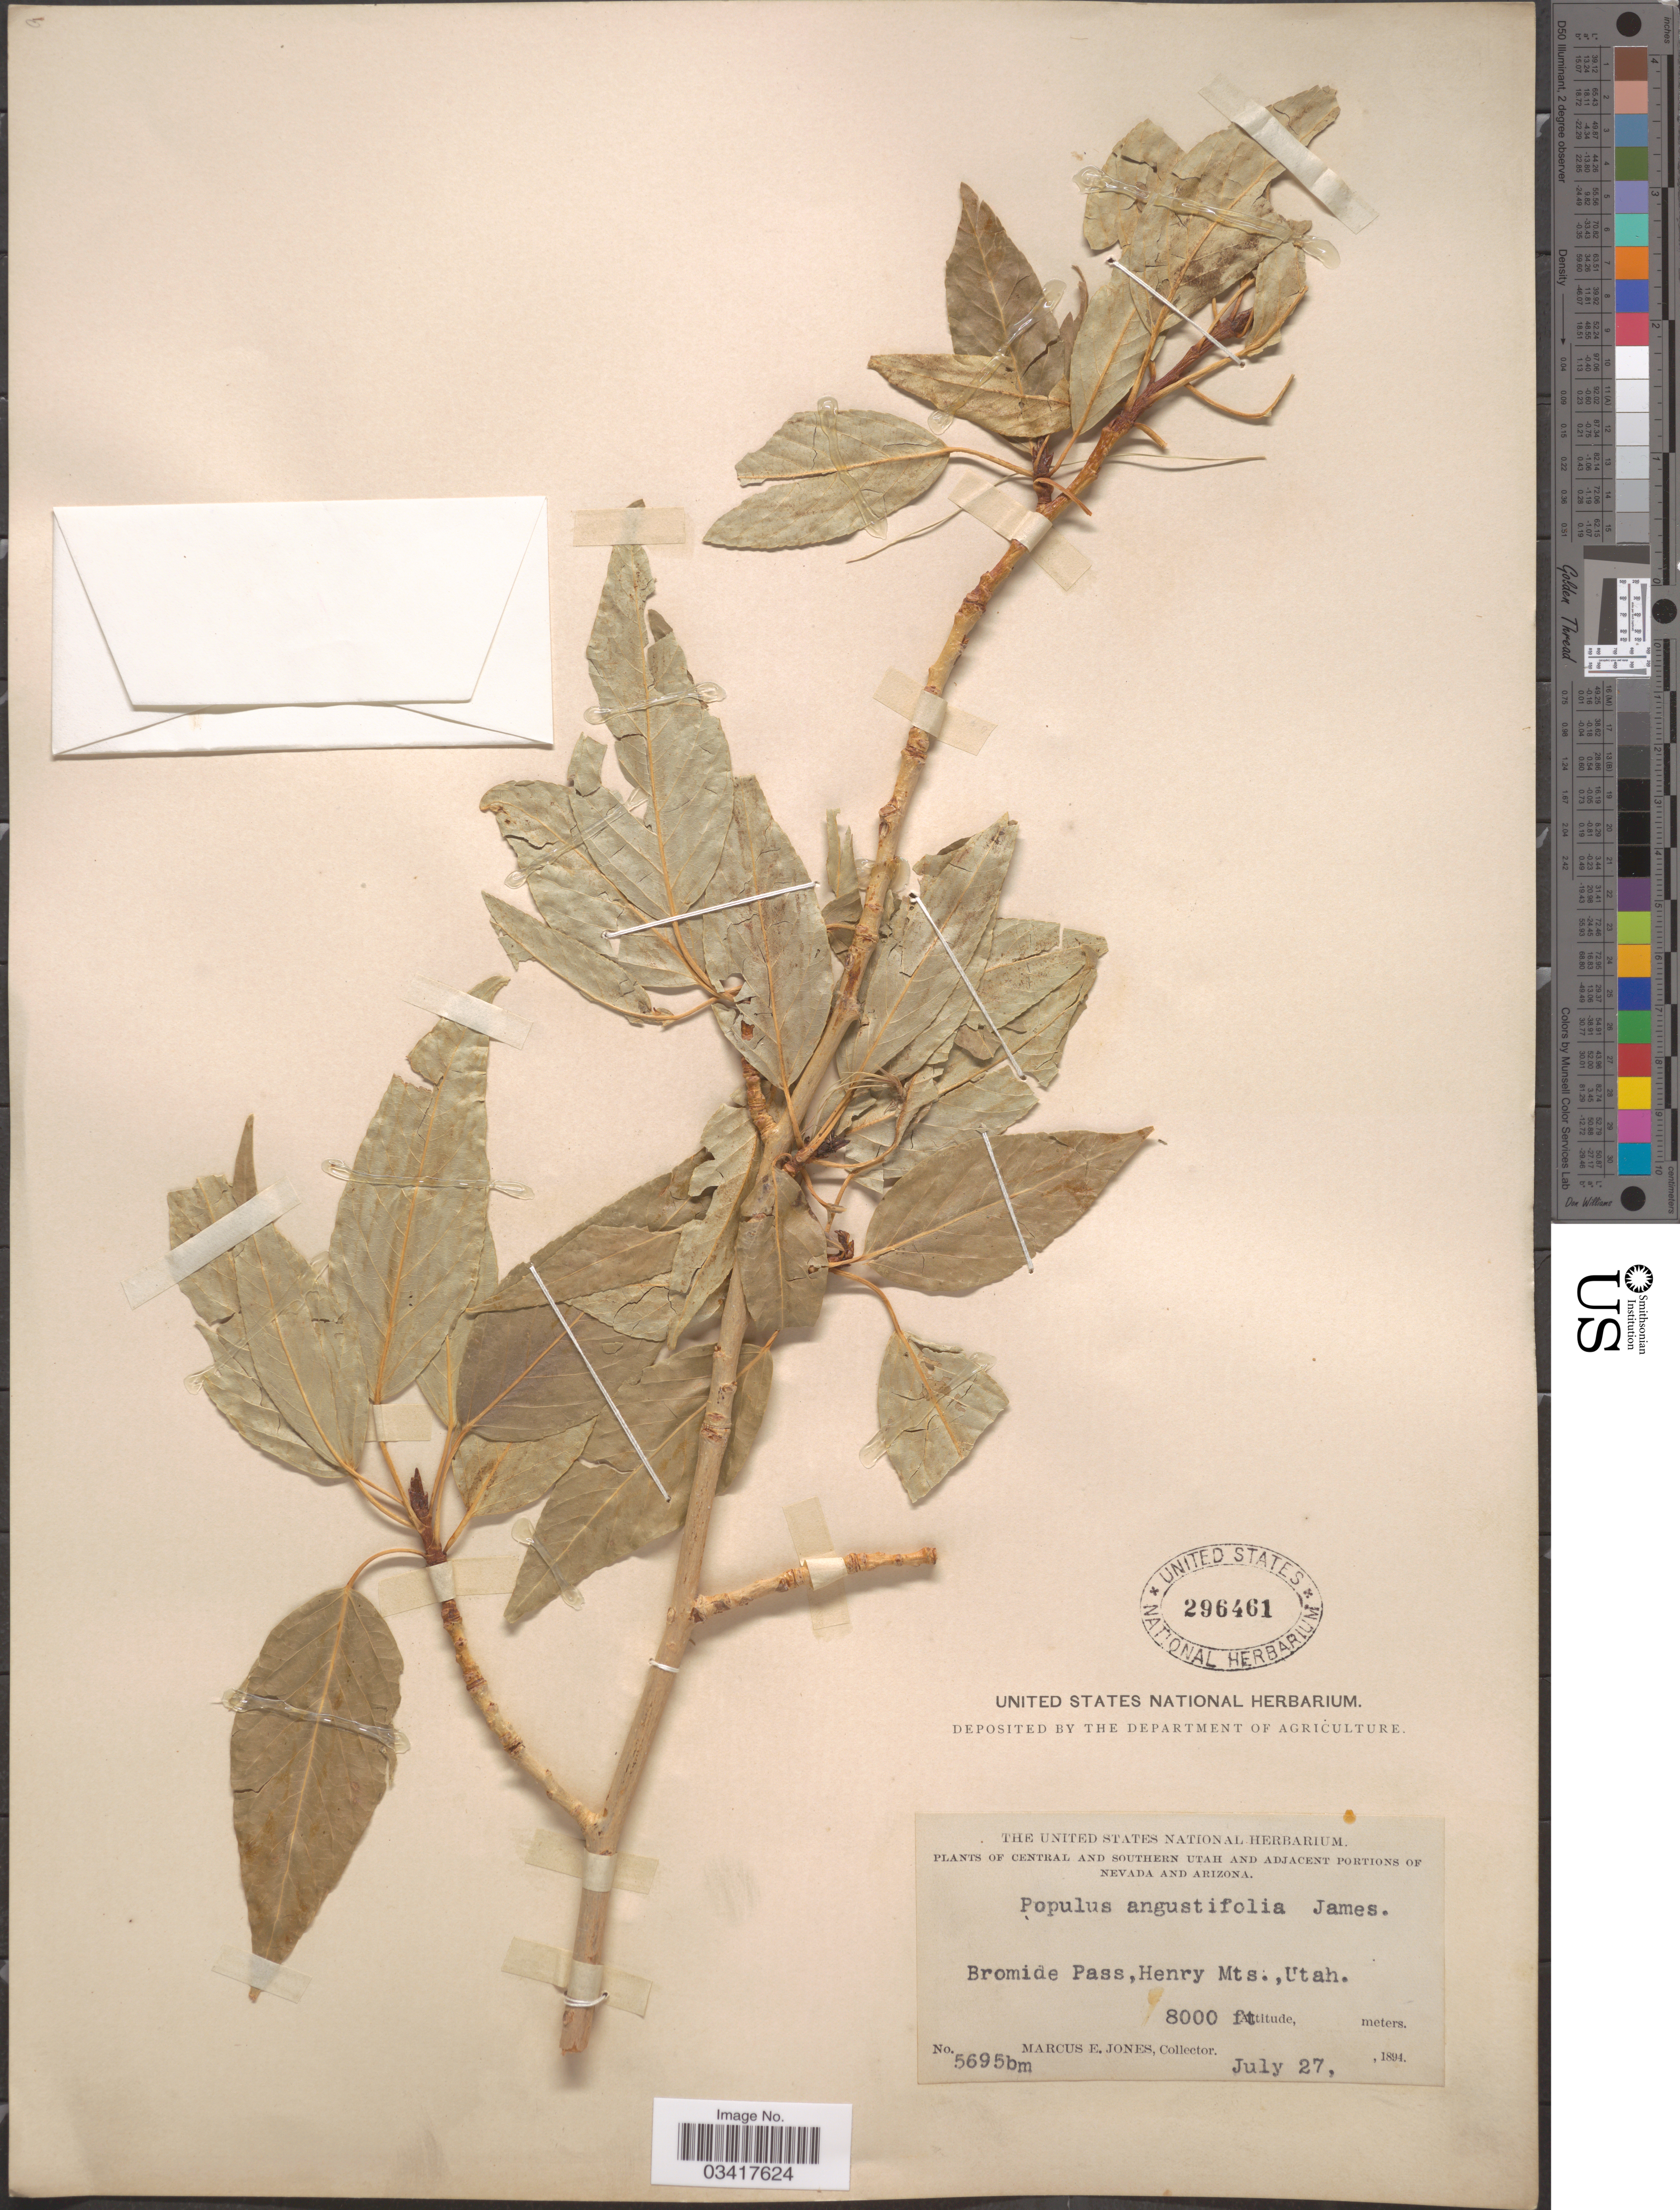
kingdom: Plantae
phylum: Tracheophyta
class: Magnoliopsida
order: Malpighiales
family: Salicaceae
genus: Populus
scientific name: Populus angustifolia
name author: E. James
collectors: M. E. Jones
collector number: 5695bm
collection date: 1894-07-27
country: United States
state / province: Utah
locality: Central and Southern Utah. Bromide Pass, Henry Mts.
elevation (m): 2438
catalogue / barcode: US 296461